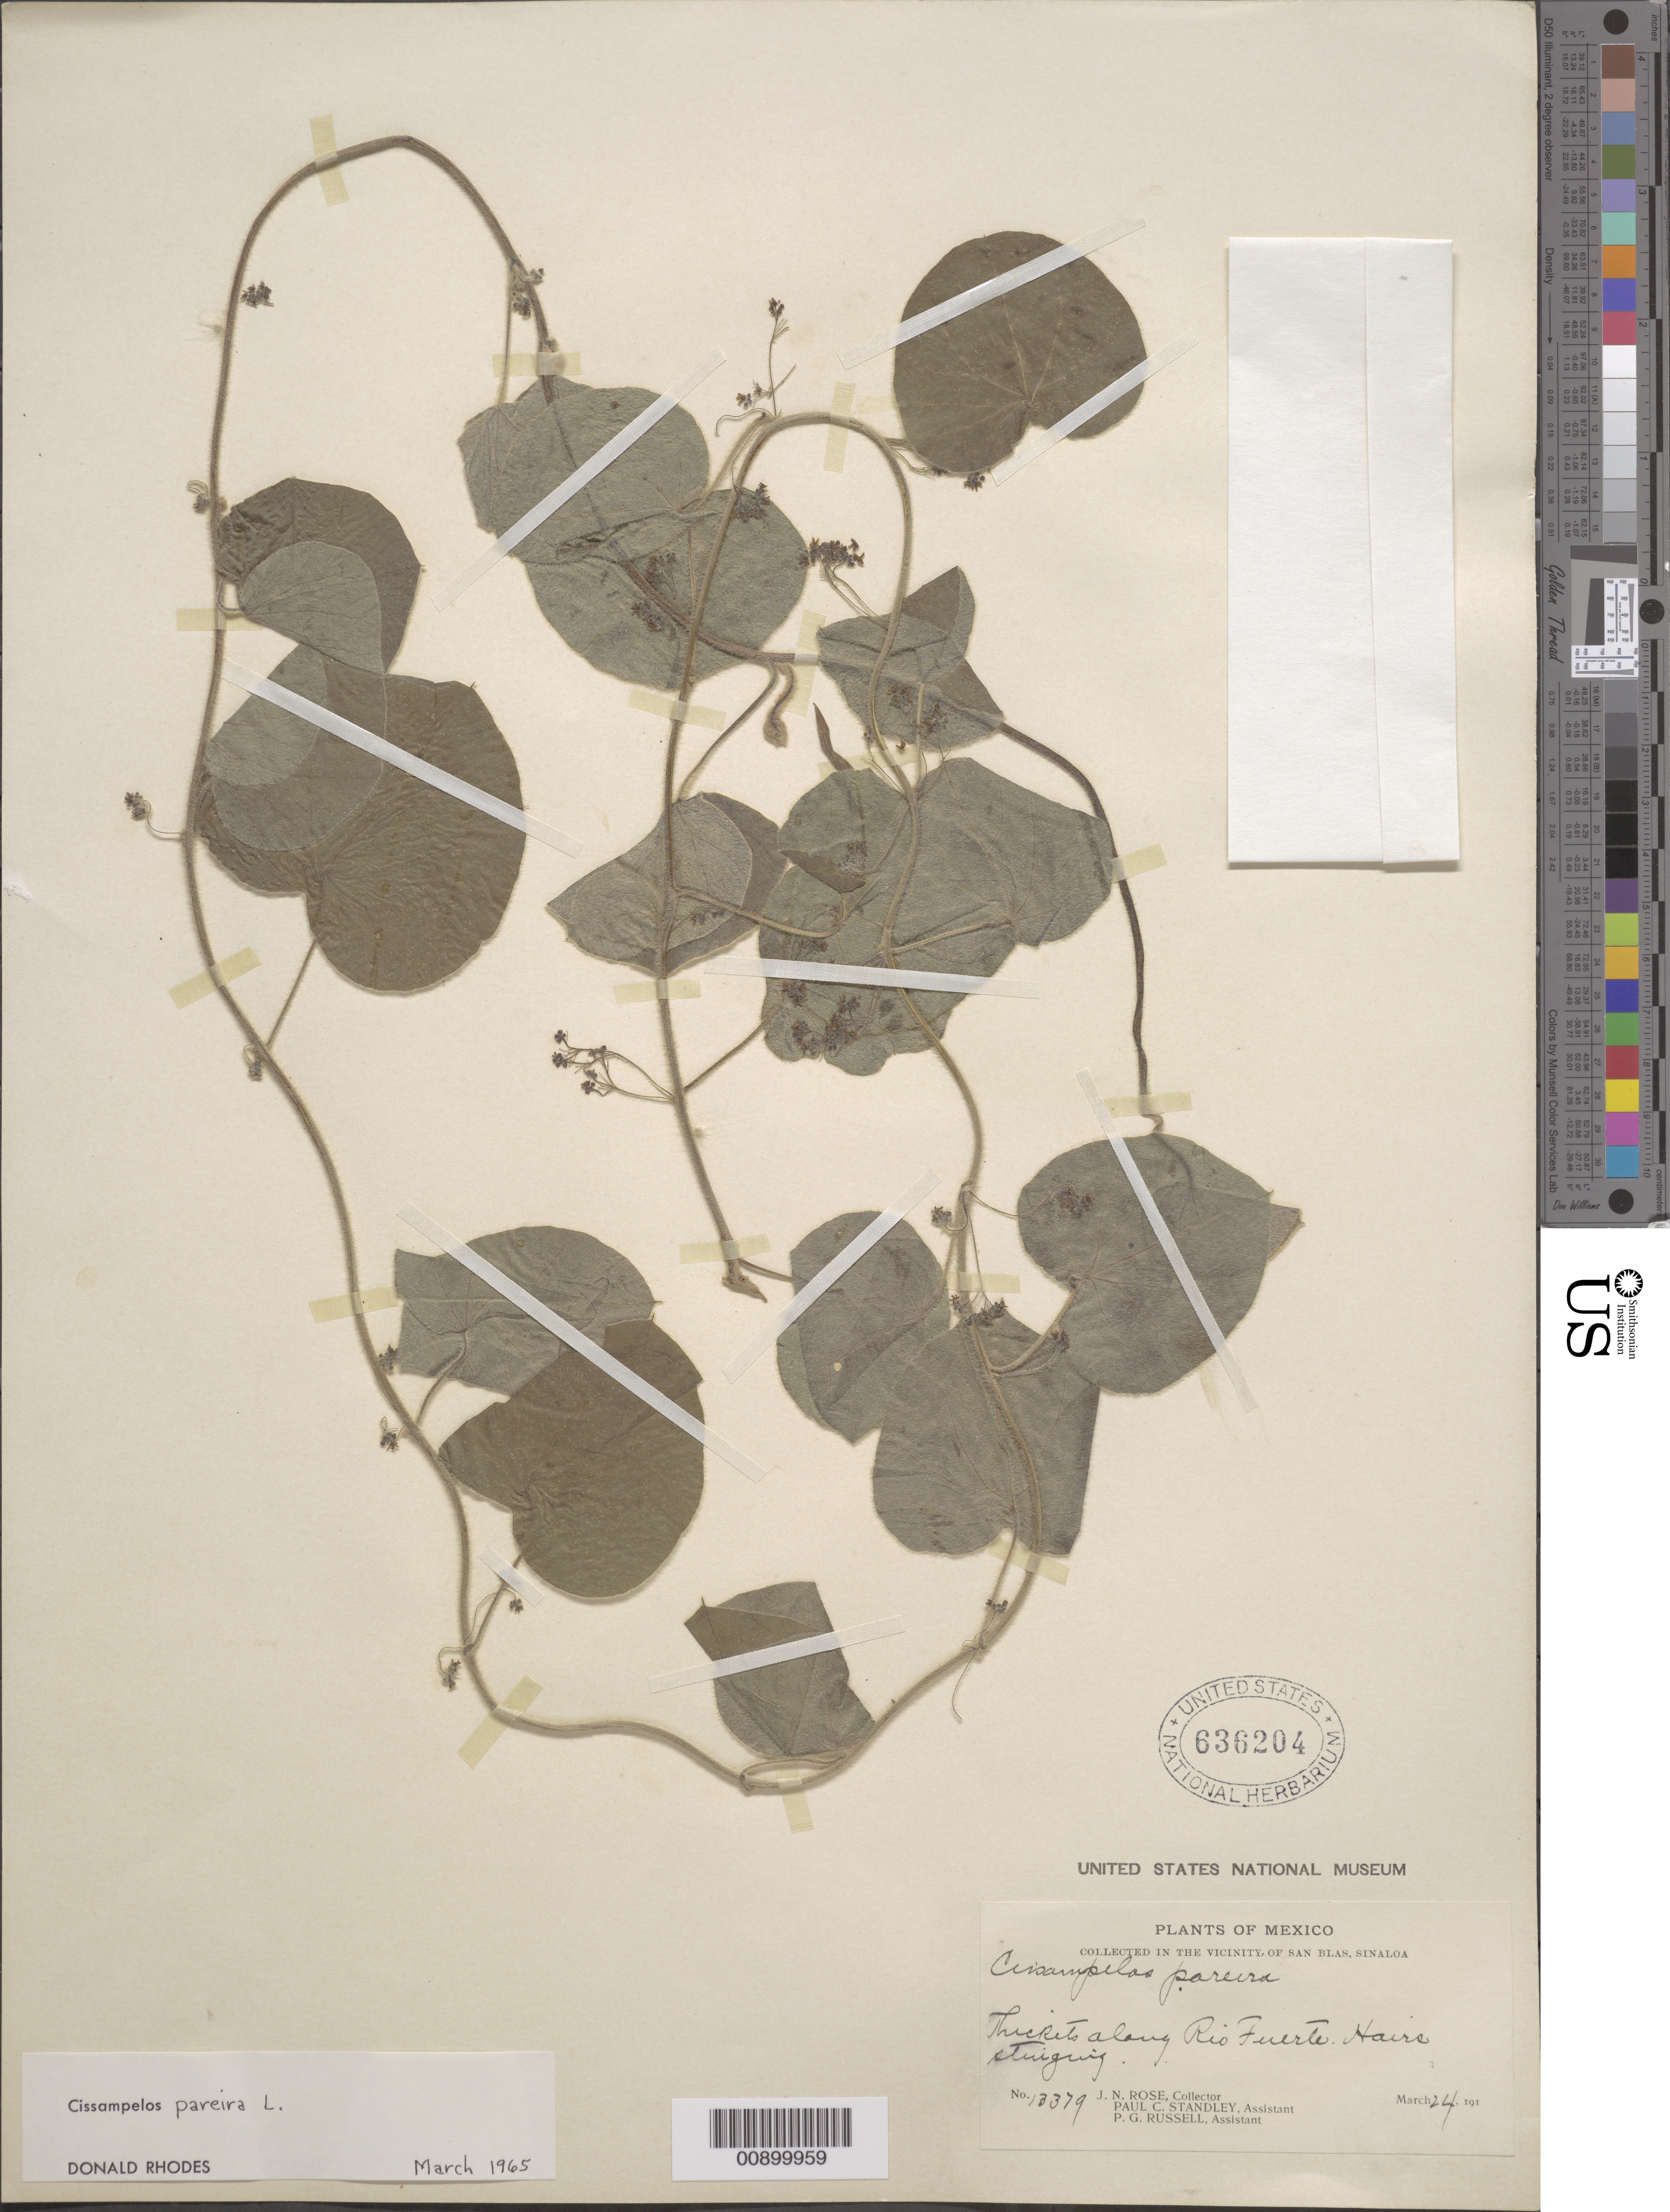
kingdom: Plantae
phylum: Tracheophyta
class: Magnoliopsida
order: Ranunculales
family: Menispermaceae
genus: Cissampelos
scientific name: Cissampelos pareira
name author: L.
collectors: J. N. Rose, P. C. Standley & P. G. Russell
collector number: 13379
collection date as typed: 24 Mar 191-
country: Mexico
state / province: Sinaloa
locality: Vicinity of San Blas, Sinaloa. Along Río Fuerte.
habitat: Thickets along Río Fuerte.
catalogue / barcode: US 636204